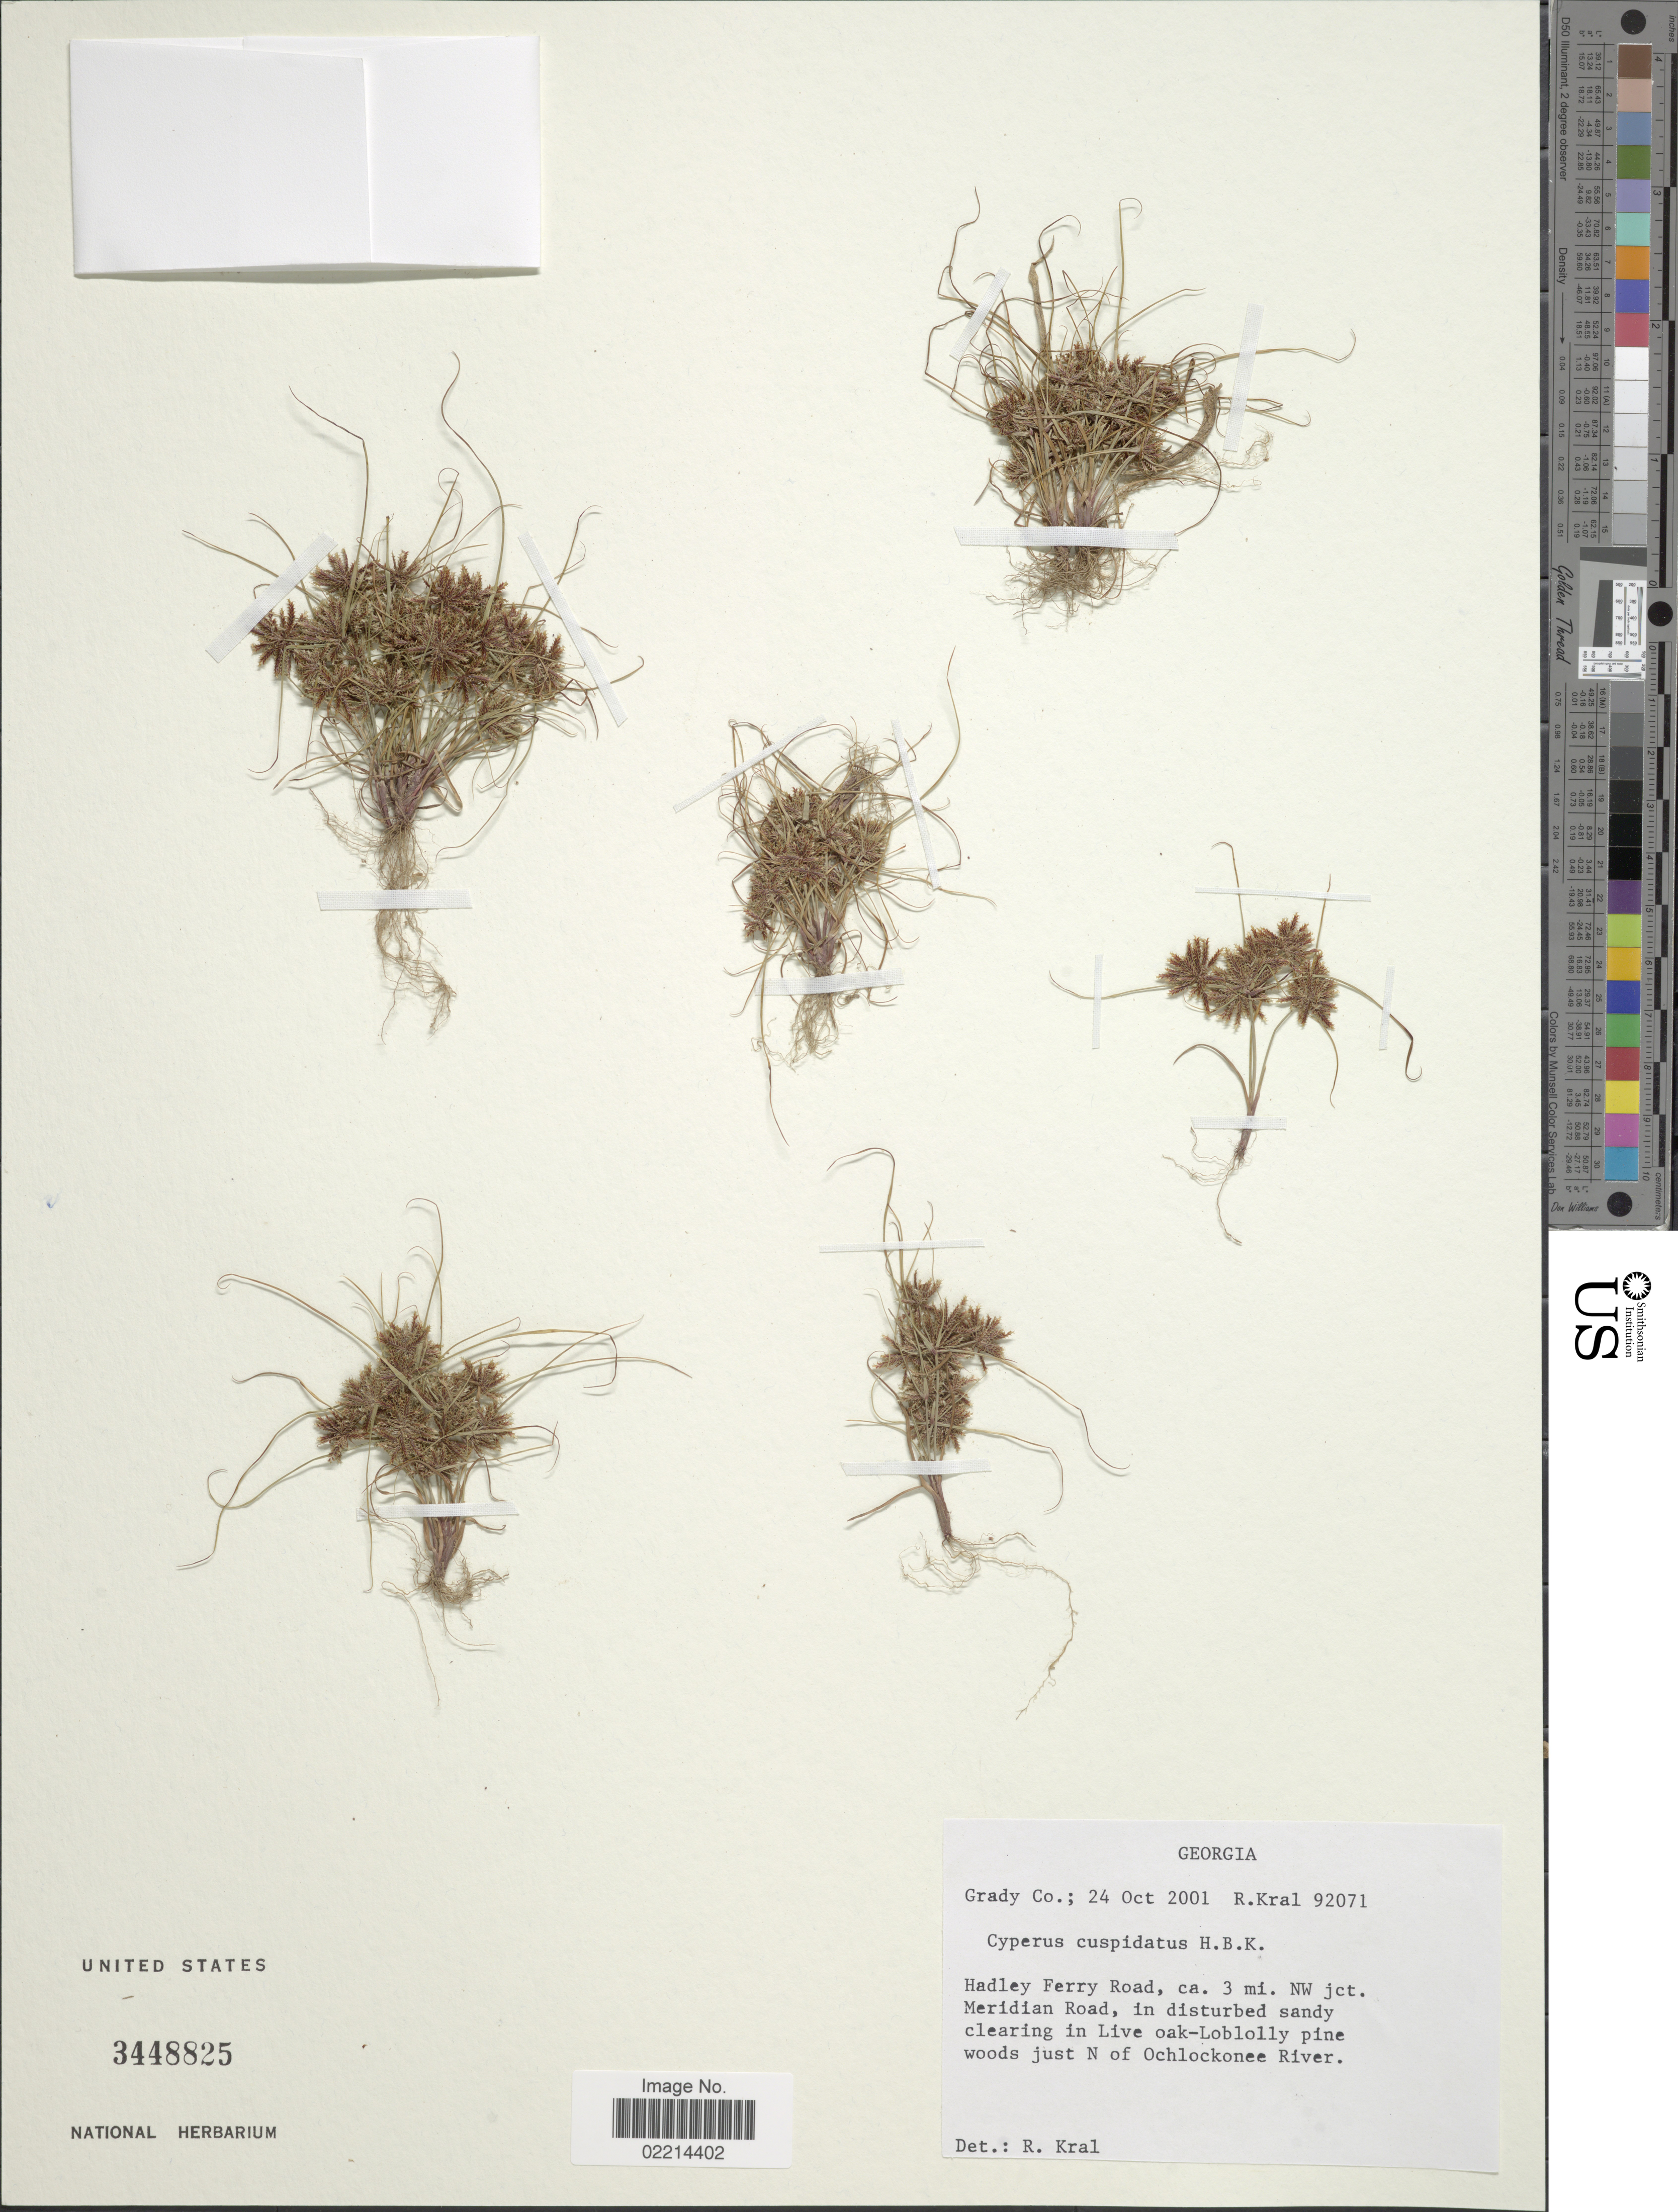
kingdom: Plantae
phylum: Tracheophyta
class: Liliopsida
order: Poales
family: Cyperaceae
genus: Cyperus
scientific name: Cyperus cuspidatus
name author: Kunth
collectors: R. Kral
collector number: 92071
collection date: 2001-10-24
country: United States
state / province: Georgia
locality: Grady Co.: Hadley Ferry Road, ca. 3 mi. NW jct. Merididan Road, in disturbed sandy clearing in Live oak-Loblolly pine woods just N of Ochlockonee River.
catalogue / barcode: US 3448825